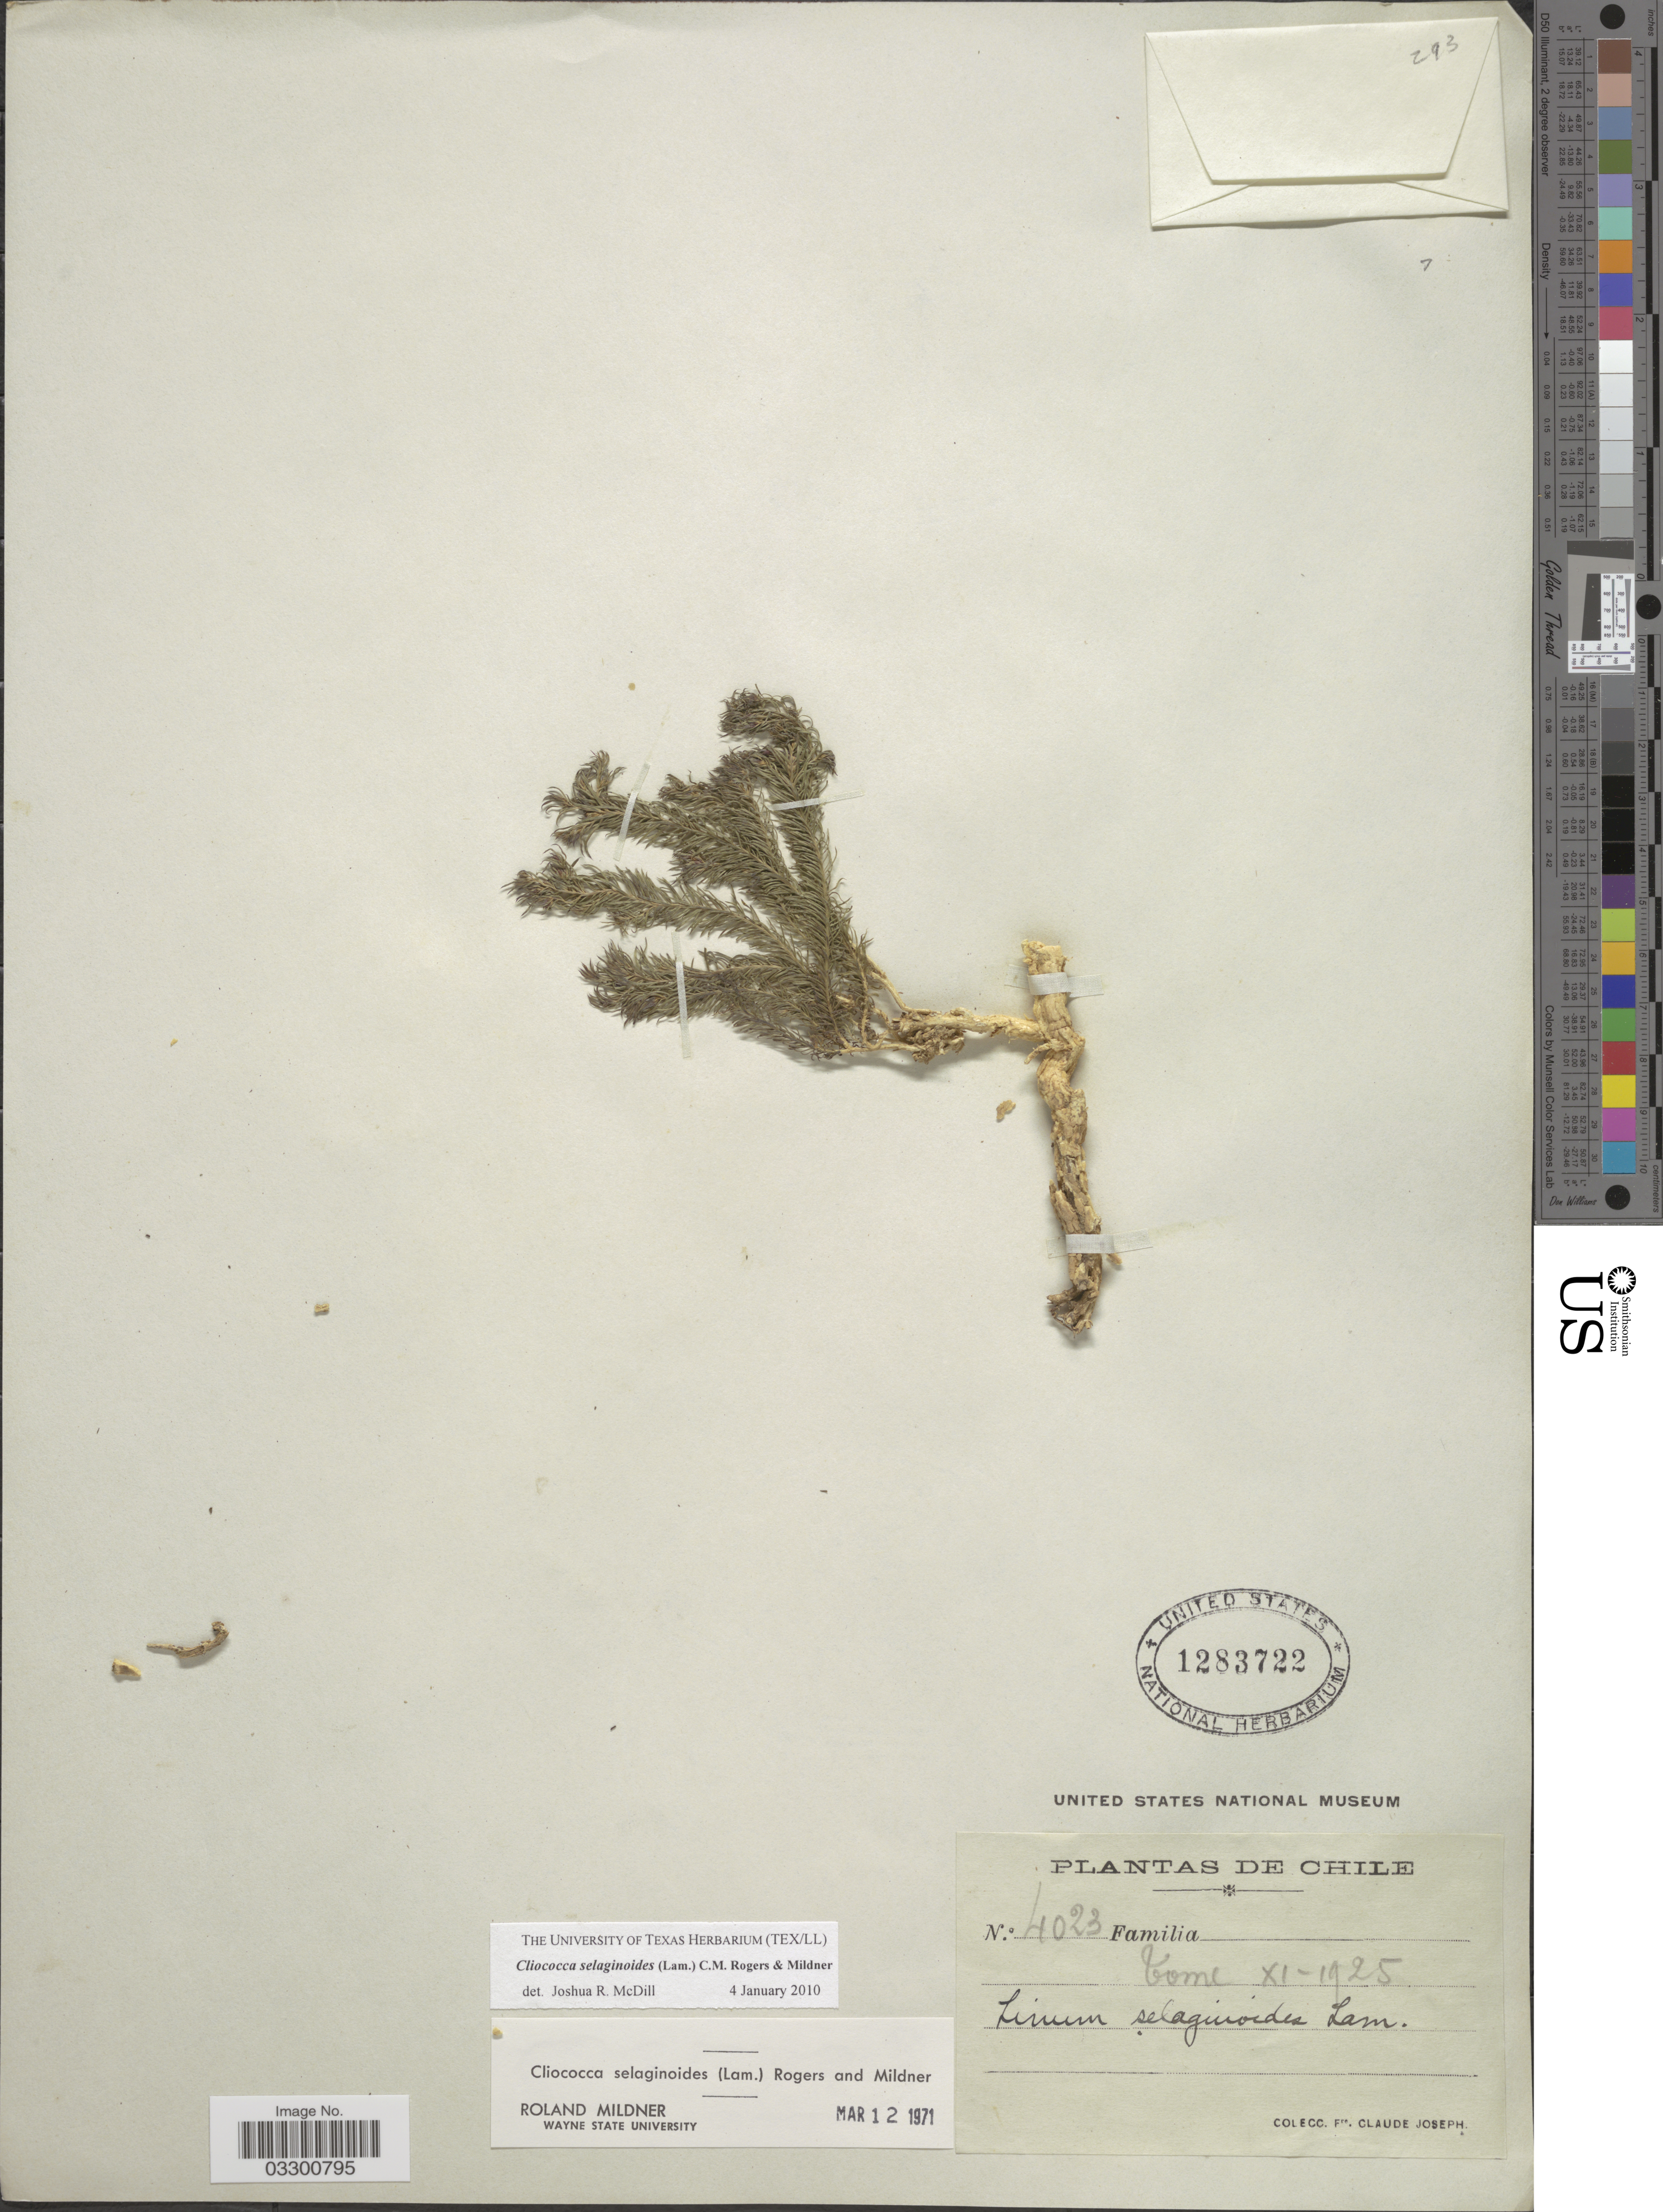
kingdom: Plantae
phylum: Tracheophyta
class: Magnoliopsida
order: Malpighiales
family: Linaceae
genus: Linum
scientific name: Linum selaginoides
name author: Lam.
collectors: Frere Claude Joseph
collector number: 4023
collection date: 1925-11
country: Chile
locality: Tome.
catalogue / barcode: US 1283722